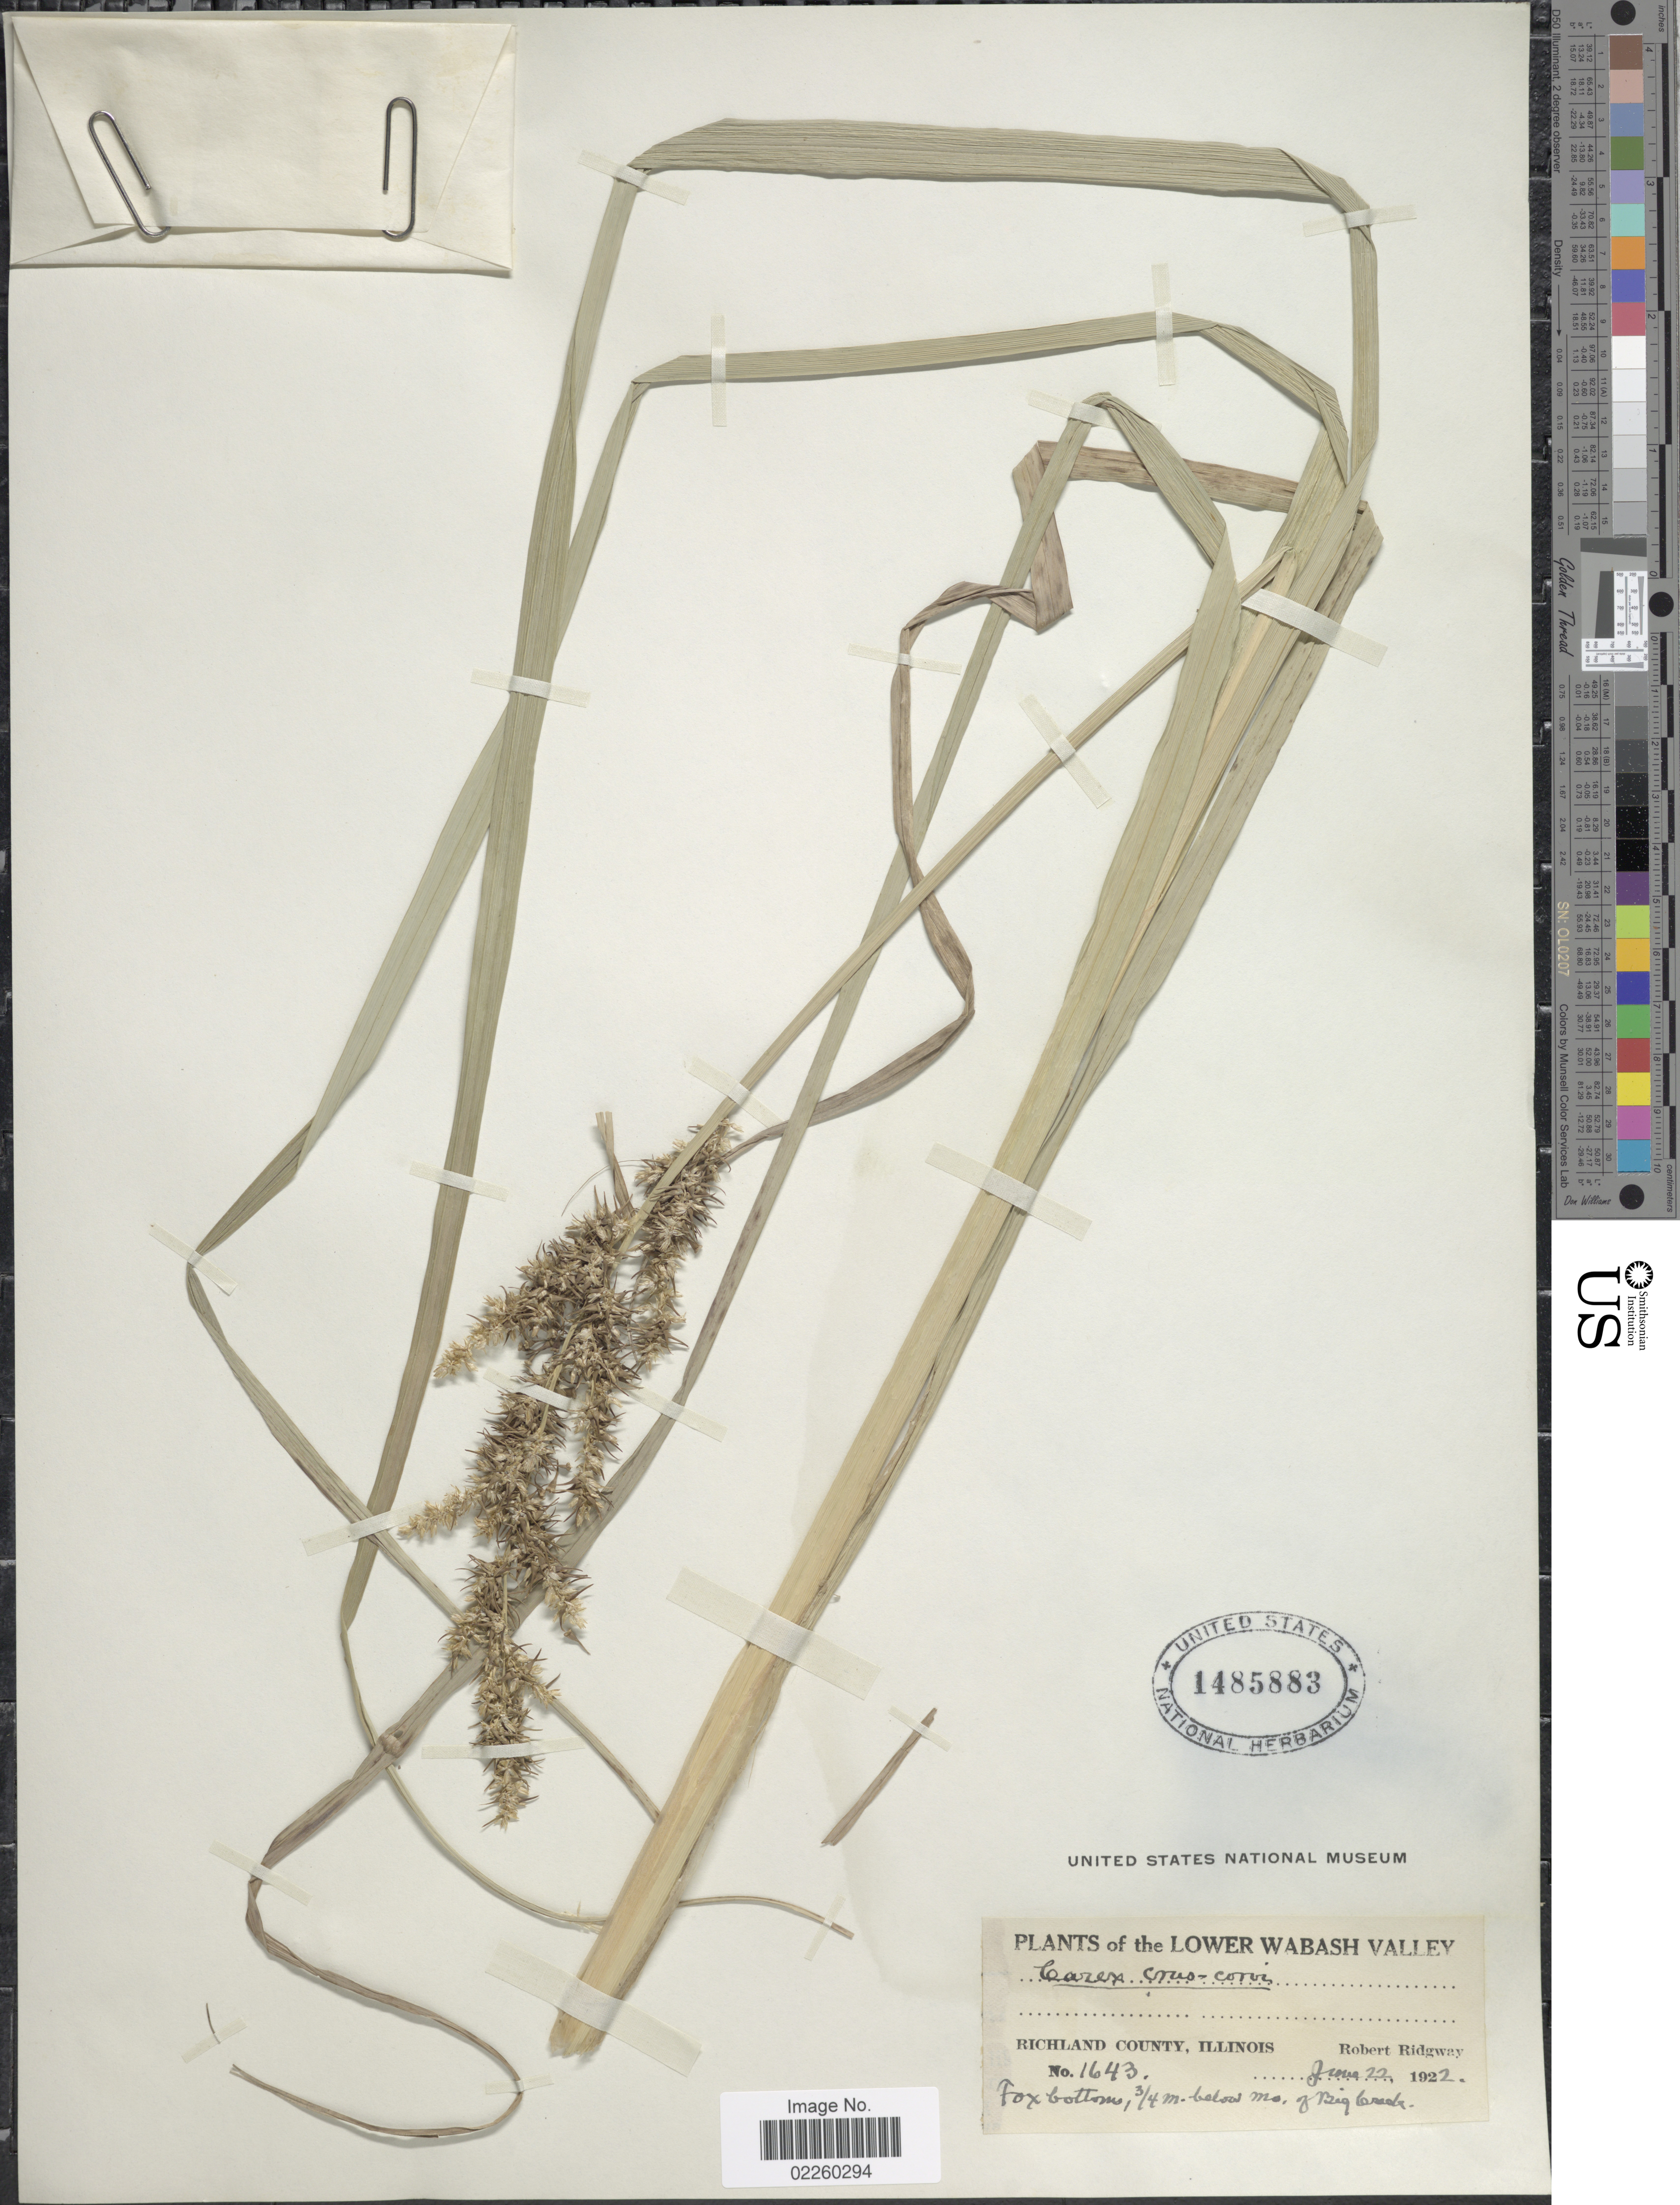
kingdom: Plantae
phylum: Tracheophyta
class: Liliopsida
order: Poales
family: Cyperaceae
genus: Carex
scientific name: Carex crus-corvi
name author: Shuttlew. ex Kunze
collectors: R. Ridgway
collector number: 1643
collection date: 1922-06-22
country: United States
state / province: Illinois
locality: Lower Wabash Valley, Richland County, Fox bottoms, ¾ m. below mo., of Big Creek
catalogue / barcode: US 1485883